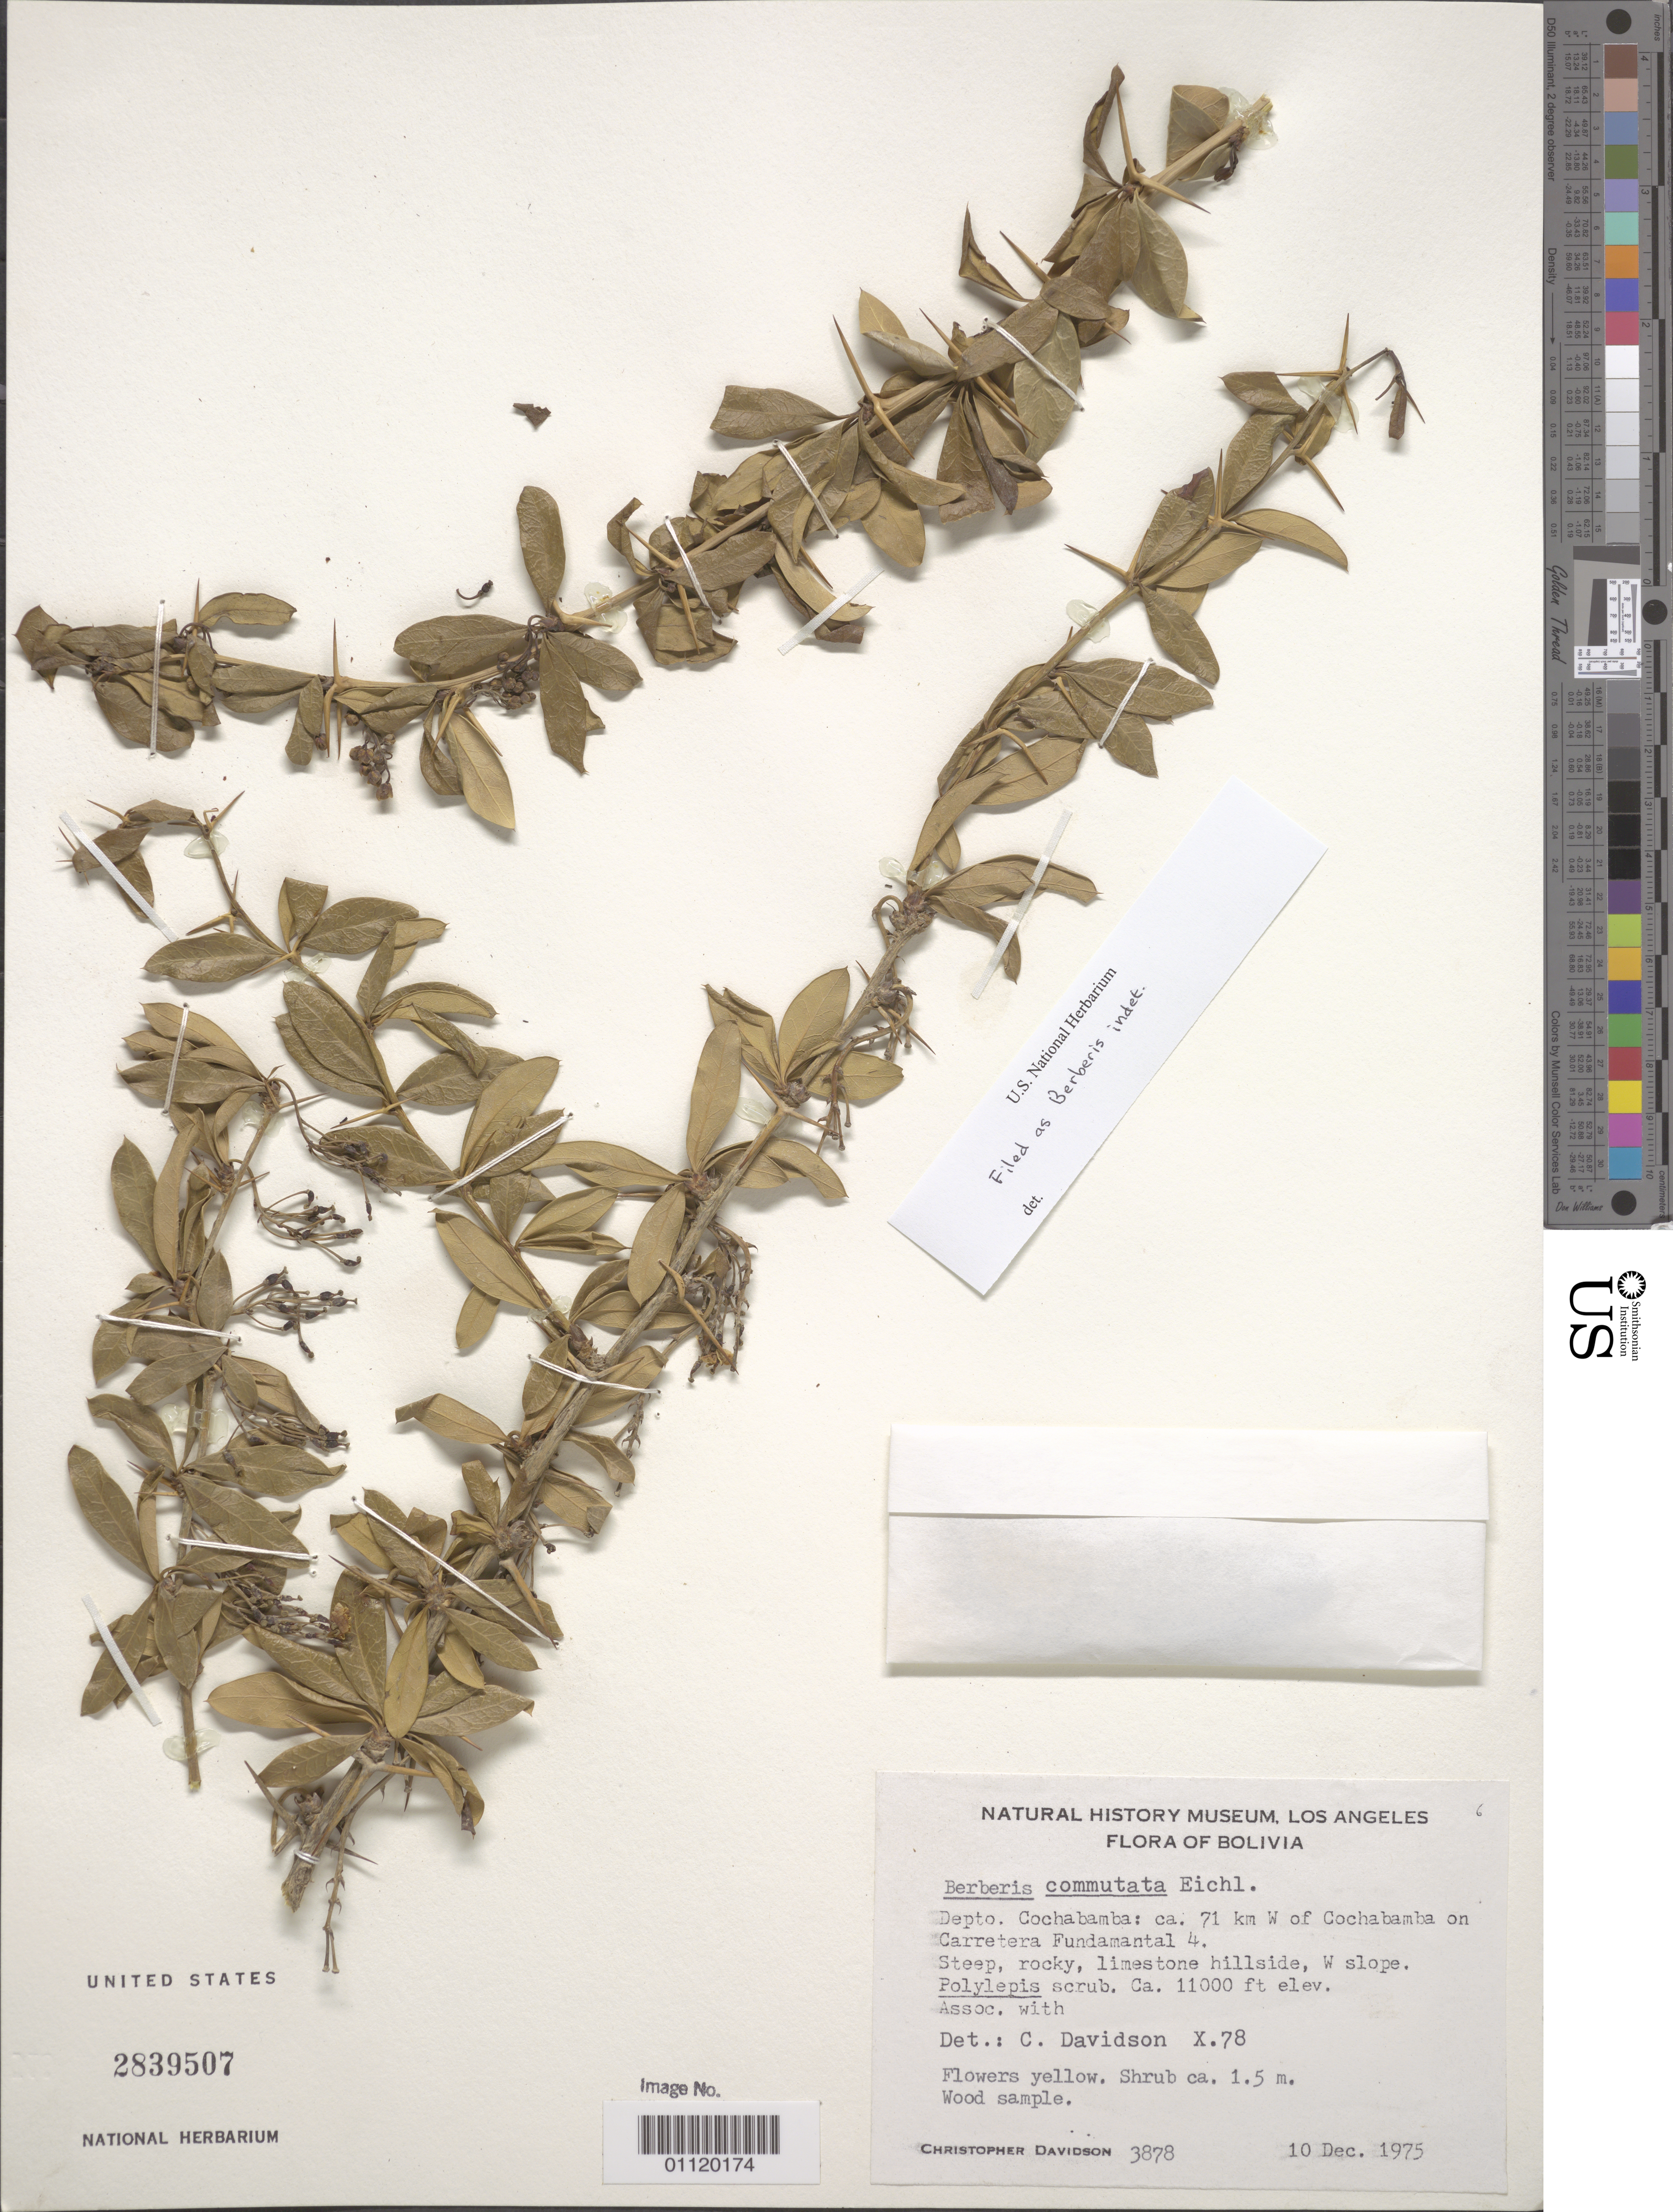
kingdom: Plantae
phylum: Tracheophyta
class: Magnoliopsida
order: Ranunculales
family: Berberidaceae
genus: Berberis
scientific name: Berberis sp.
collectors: C. Davidson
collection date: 1975-12-10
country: Bolivia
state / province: Cochabamba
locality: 71 km west of Cochabamba on Carretera Fundamental 4.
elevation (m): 3353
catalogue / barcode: US 2839507